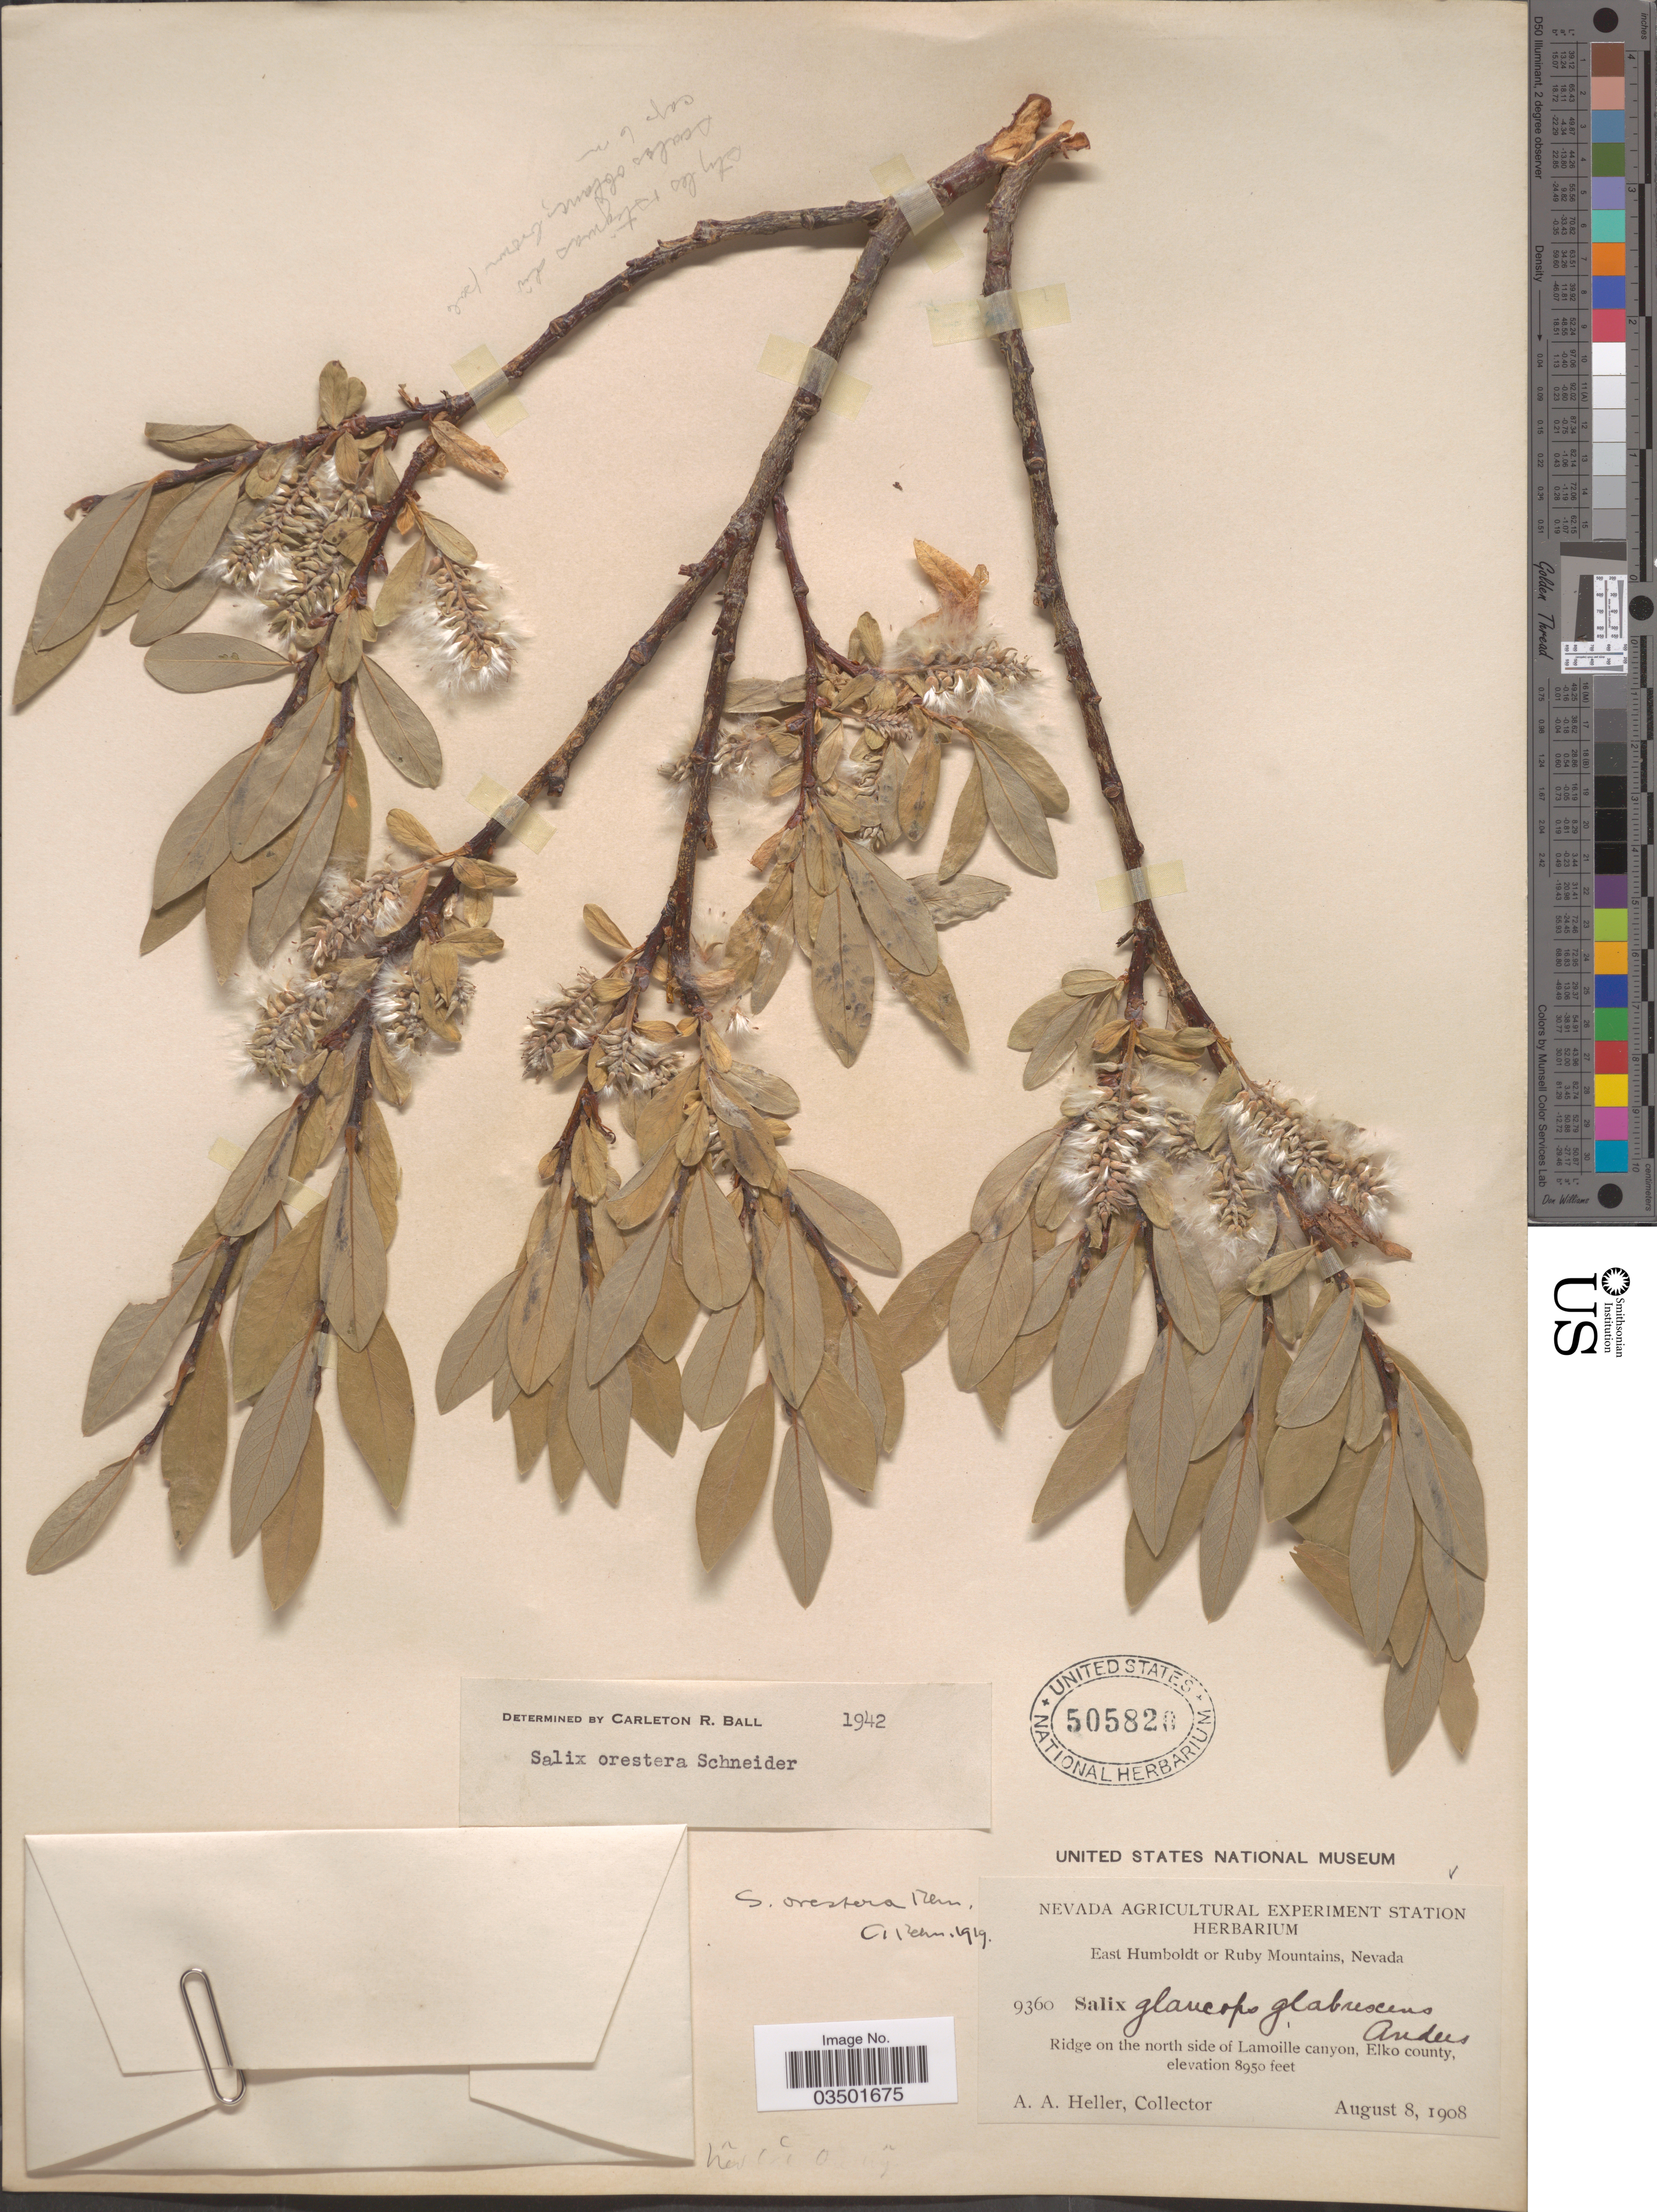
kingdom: Plantae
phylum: Tracheophyta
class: Magnoliopsida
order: Malpighiales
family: Salicaceae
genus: Salix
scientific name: Salix orestera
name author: C.K. Schneid.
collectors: A. A. Heller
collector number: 9360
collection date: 1908-08-08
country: United States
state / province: Nevada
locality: East Humboldt or Ruby Mountains. Ridge on the north side of Lamoille canyon, Elko county.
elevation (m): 2728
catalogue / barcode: US 505820